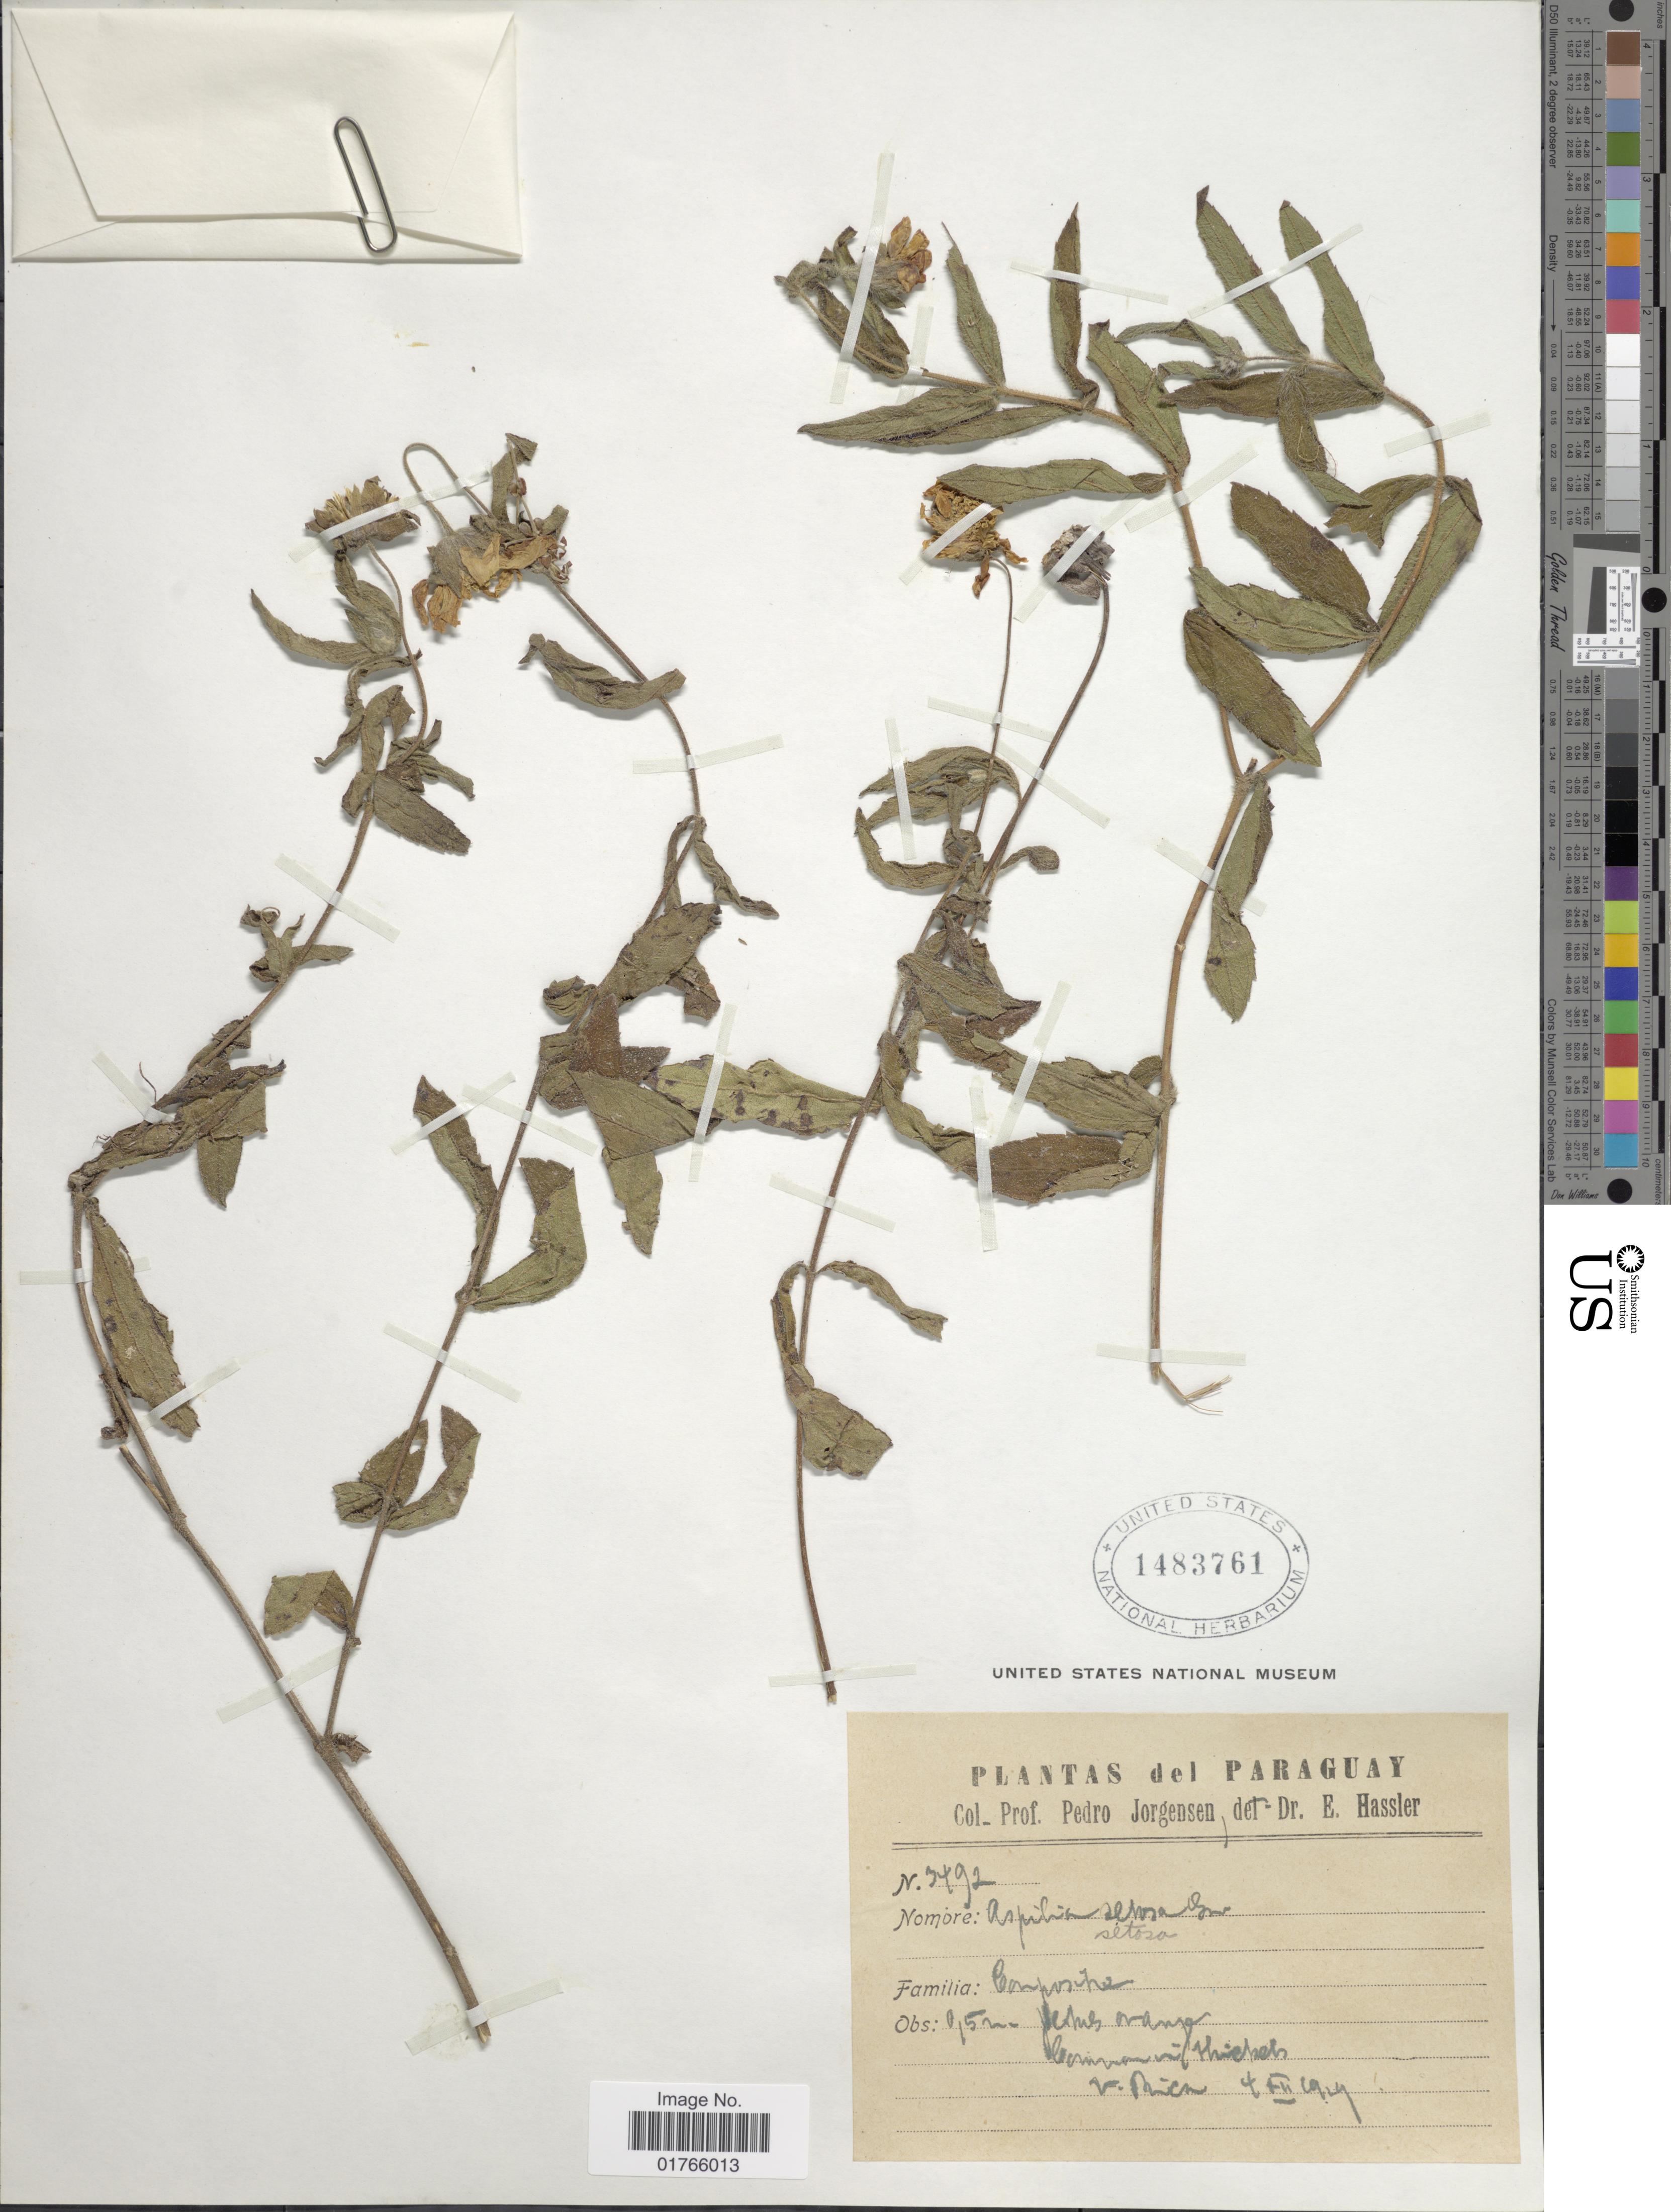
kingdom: Plantae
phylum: Tracheophyta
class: Magnoliopsida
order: Asterales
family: Asteraceae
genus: Aspilia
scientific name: Aspilia setosa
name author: Griseb.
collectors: P. Jörgensen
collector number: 3492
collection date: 1929-03-04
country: Paraguay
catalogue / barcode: US 1483761